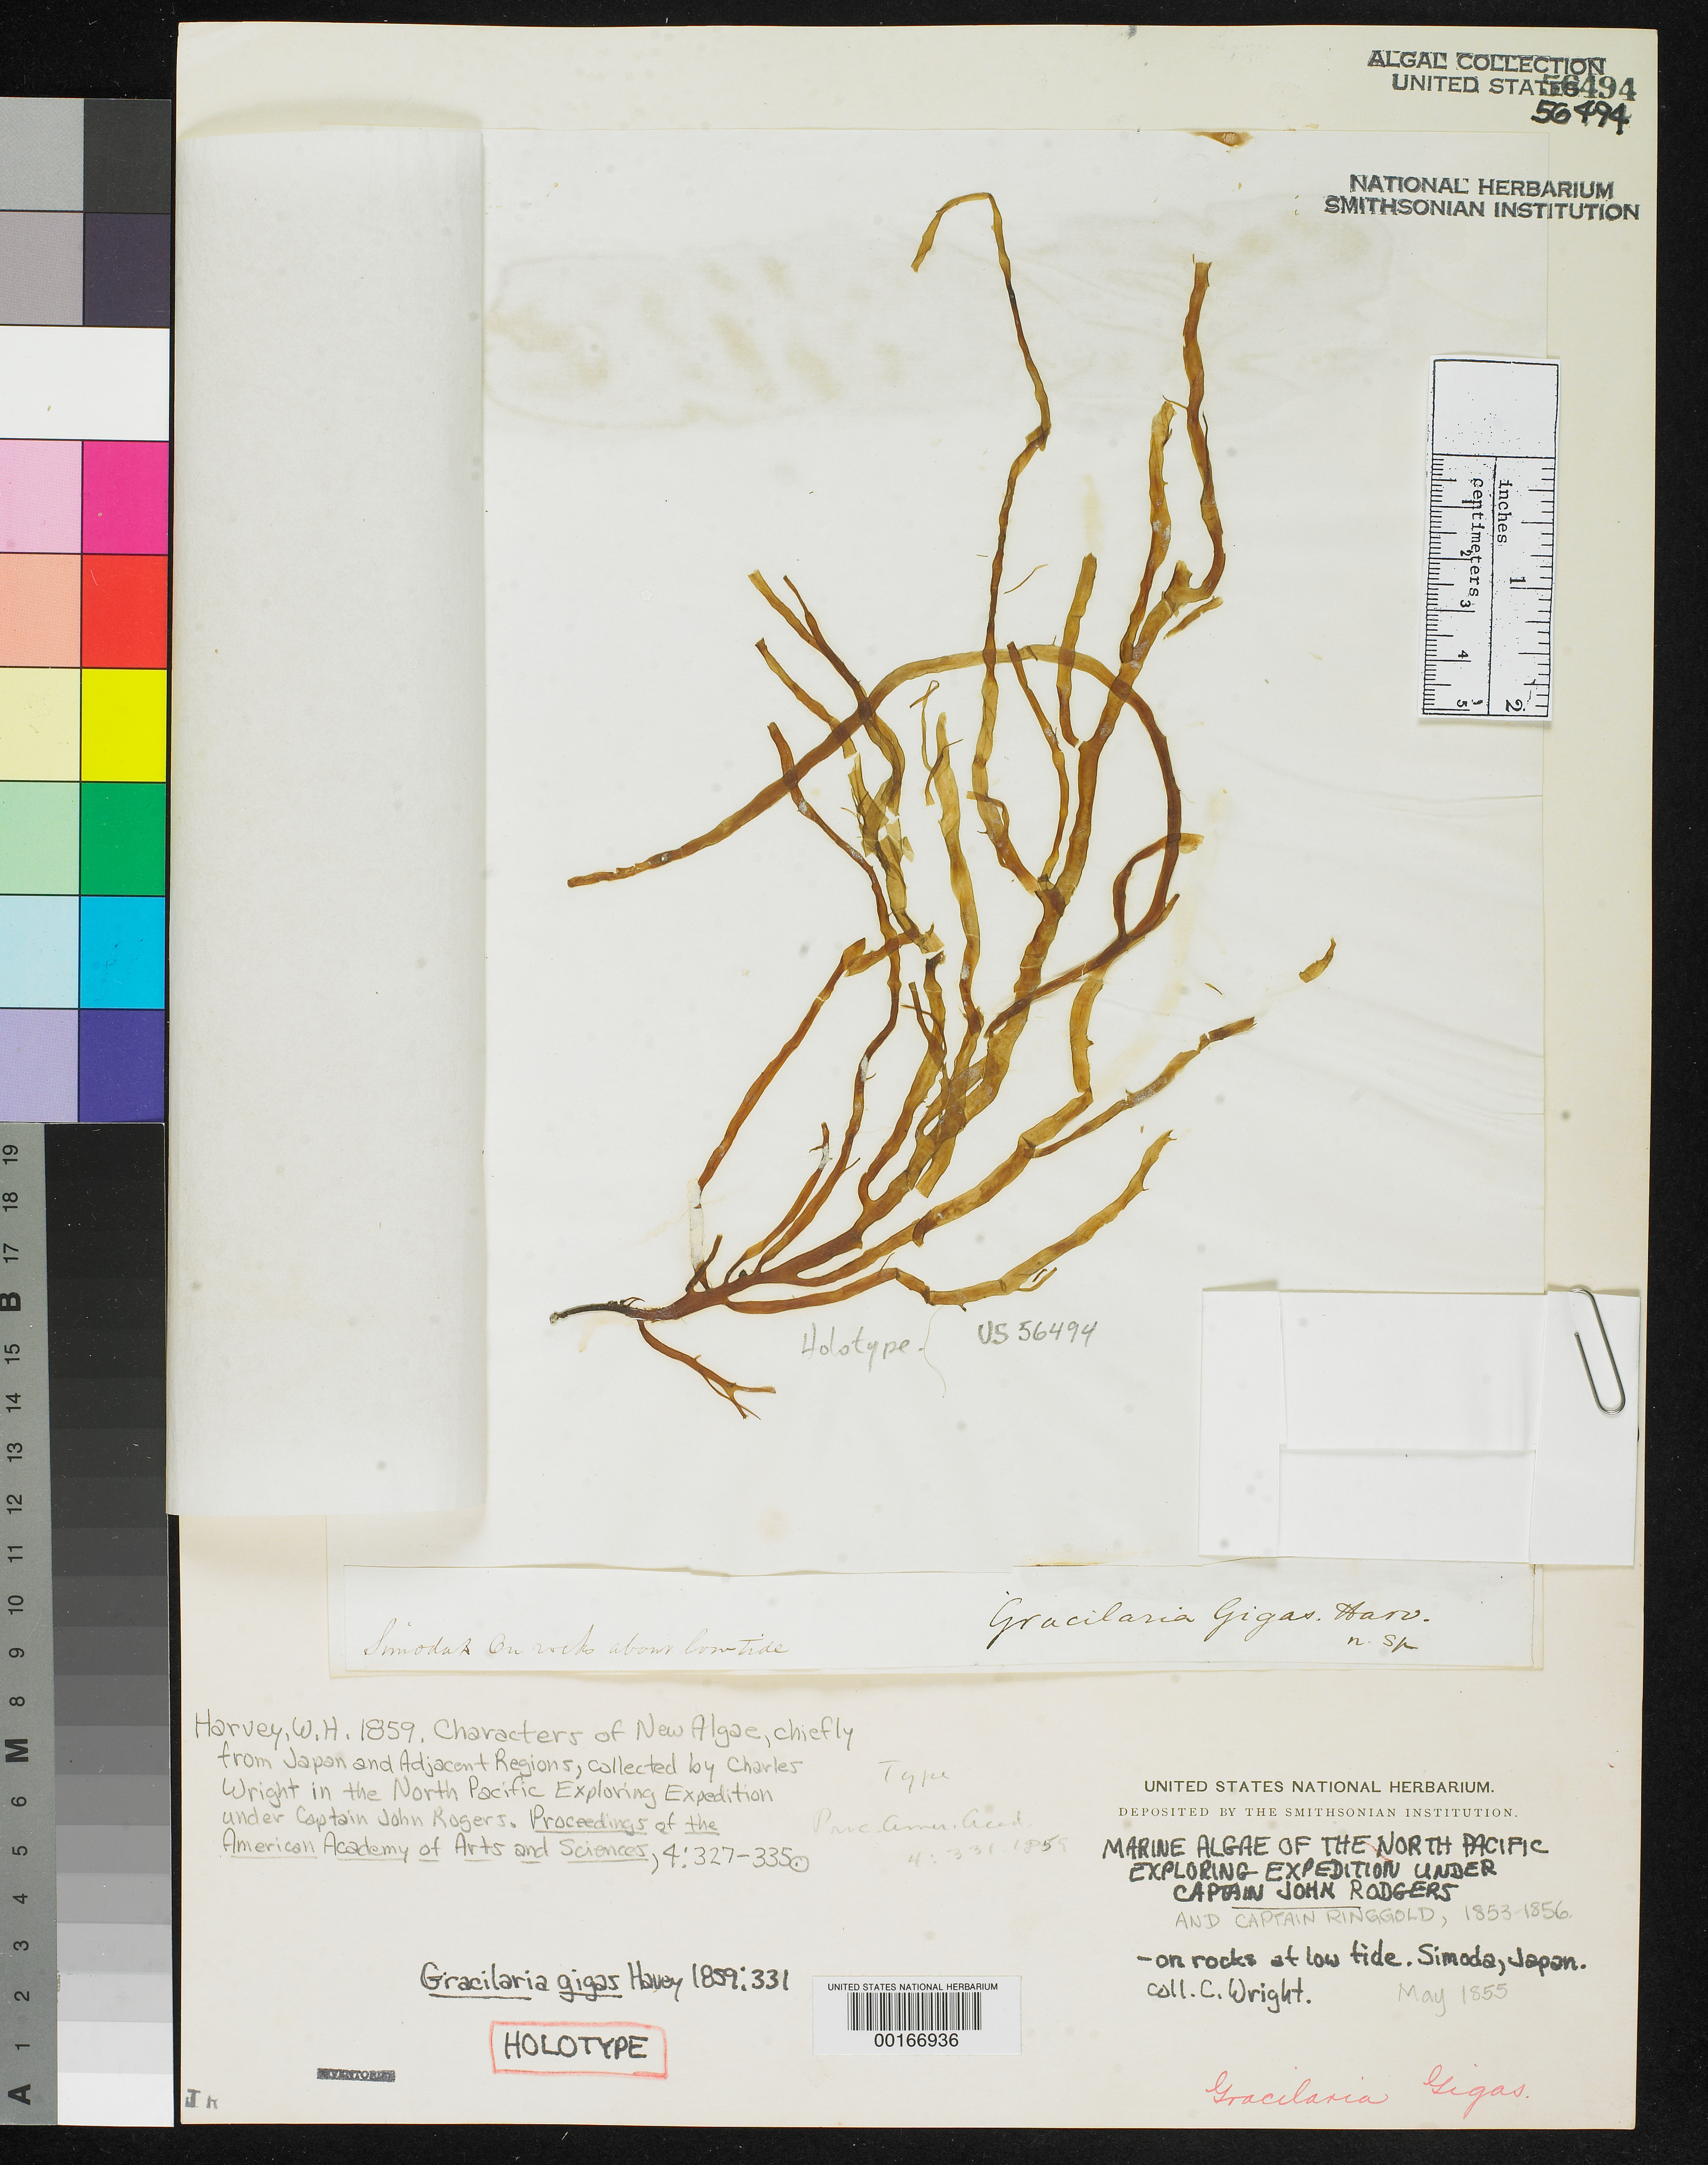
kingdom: Plantae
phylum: Rhodophyta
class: Florideophyceae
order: Gracilariales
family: Gracilariaceae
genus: Gracilaria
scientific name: Gracilaria gigas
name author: Harv.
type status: Holotype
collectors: C. Wright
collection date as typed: May 1855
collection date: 1855-05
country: Japan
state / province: Sizuoka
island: Honshu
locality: Shimoda (Simodah)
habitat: On rocks about low tide.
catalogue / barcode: US 56494